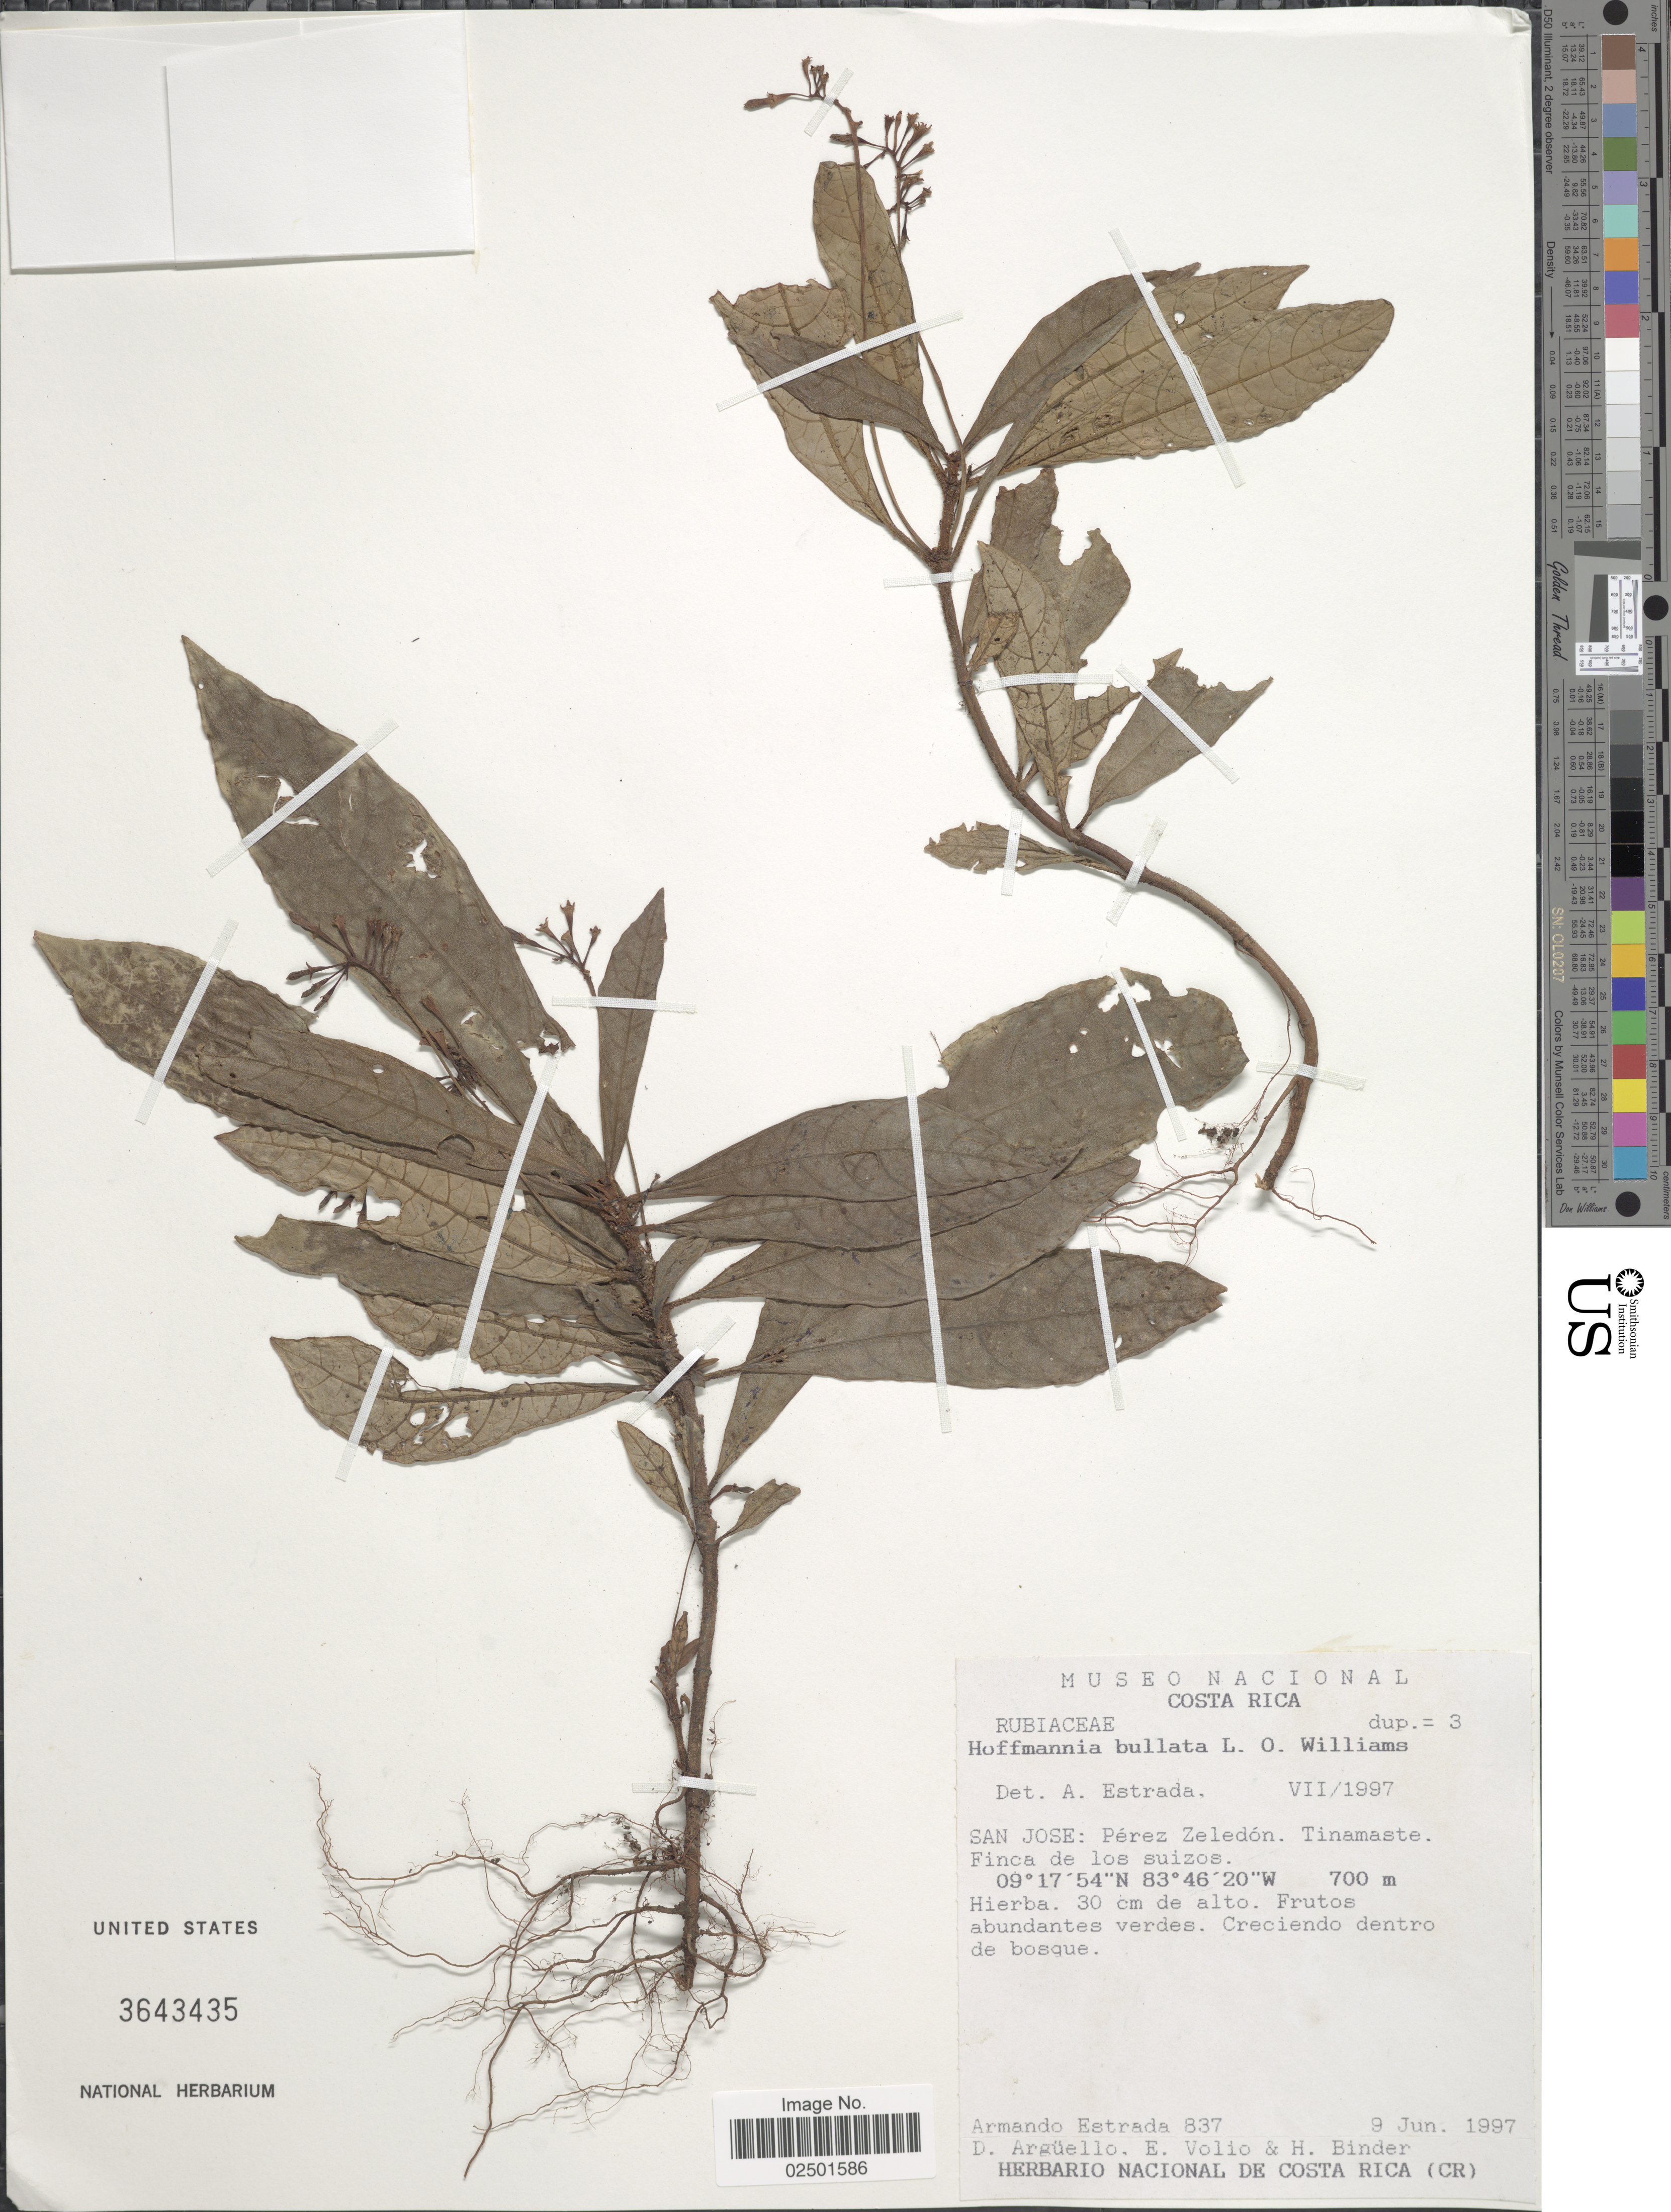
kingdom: Plantae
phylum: Tracheophyta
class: Magnoliopsida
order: Gentianales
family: Rubiaceae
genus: Hoffmannia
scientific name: Hoffmannia bullata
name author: L.O. Williams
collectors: A. Estrada, D. Argüello, E. Volio & H. Binder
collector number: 837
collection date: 1997-06-09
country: Costa Rica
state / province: San José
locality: Pérez Zeledón. Tinamaste Finca de los suizos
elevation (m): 700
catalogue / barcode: US 3643435